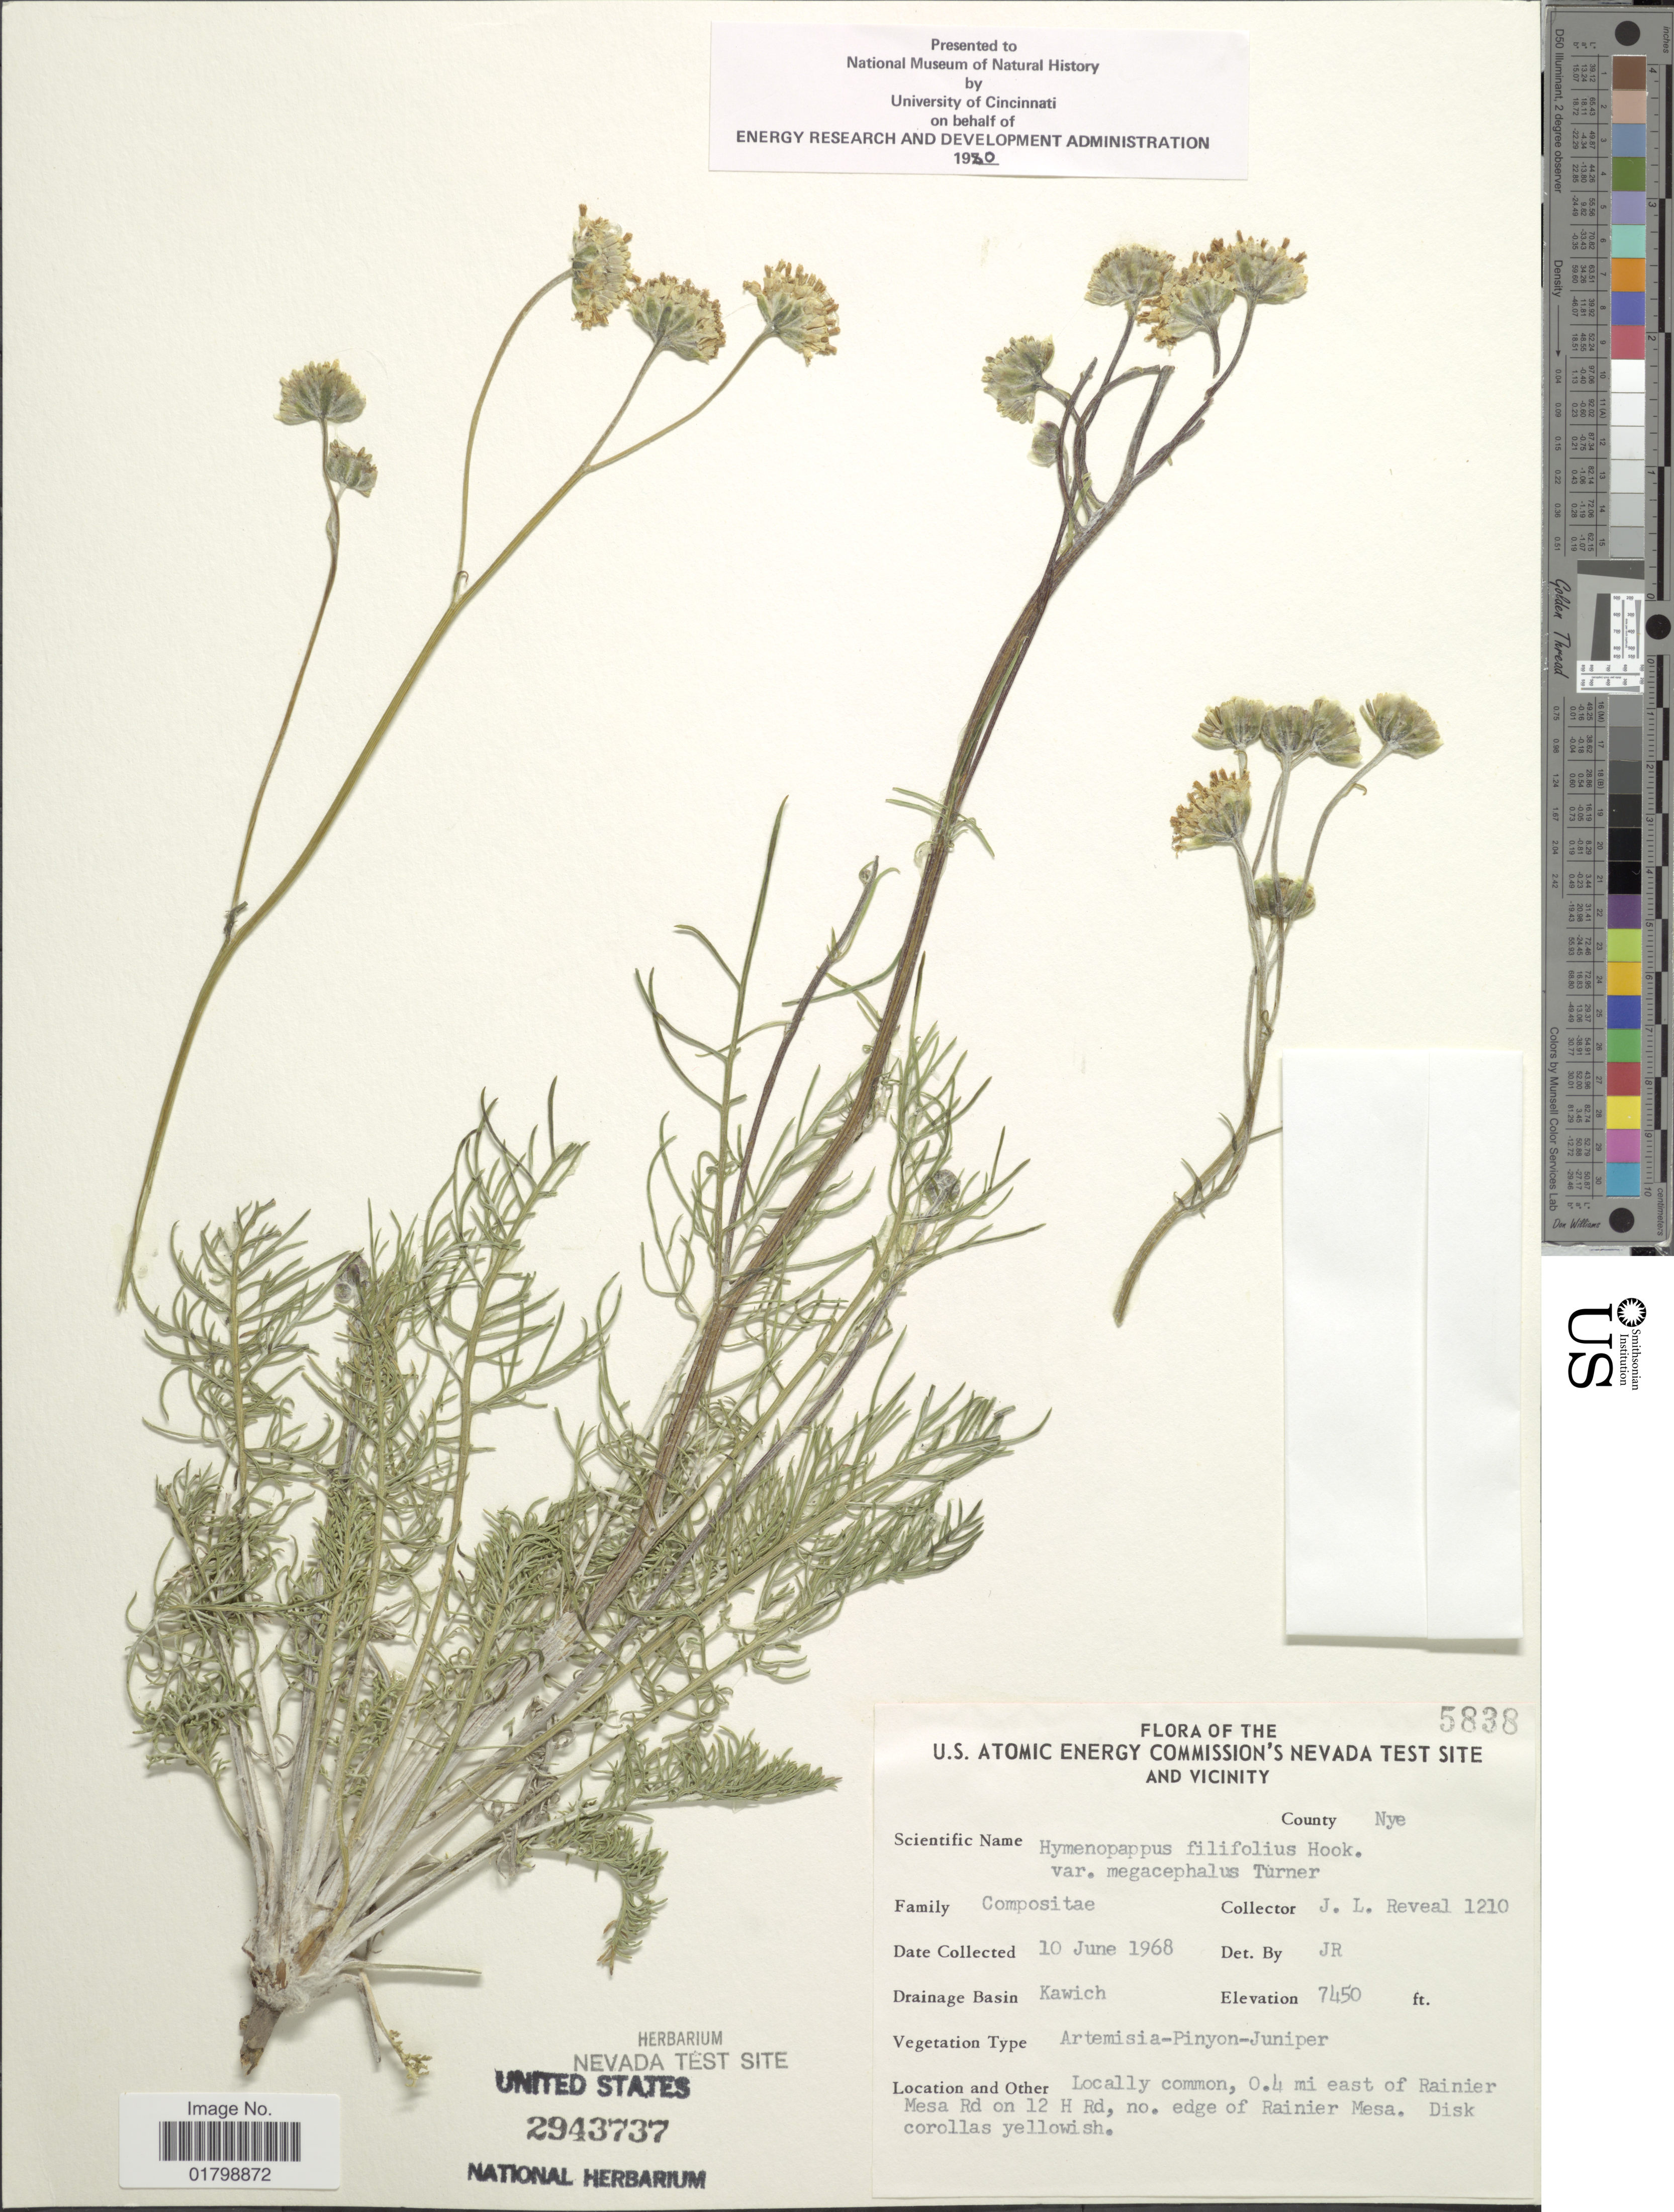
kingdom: Plantae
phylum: Tracheophyta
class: Magnoliopsida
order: Asterales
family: Asteraceae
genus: Hymenopappus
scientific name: Hymenopappus filifolius var. megacephalus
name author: B.L. Turner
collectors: J. L. Reveal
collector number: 1210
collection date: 1968-06-10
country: United States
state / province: Nevada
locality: U.S. Atomic Energy Commission's Nevada Test Site and vicinity, County Nye, Kawich, 0.4 mi east of Rainier Mesa Rd on 12 H Rd. no. edge of Rainier Mesa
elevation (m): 2271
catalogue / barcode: US 2943737